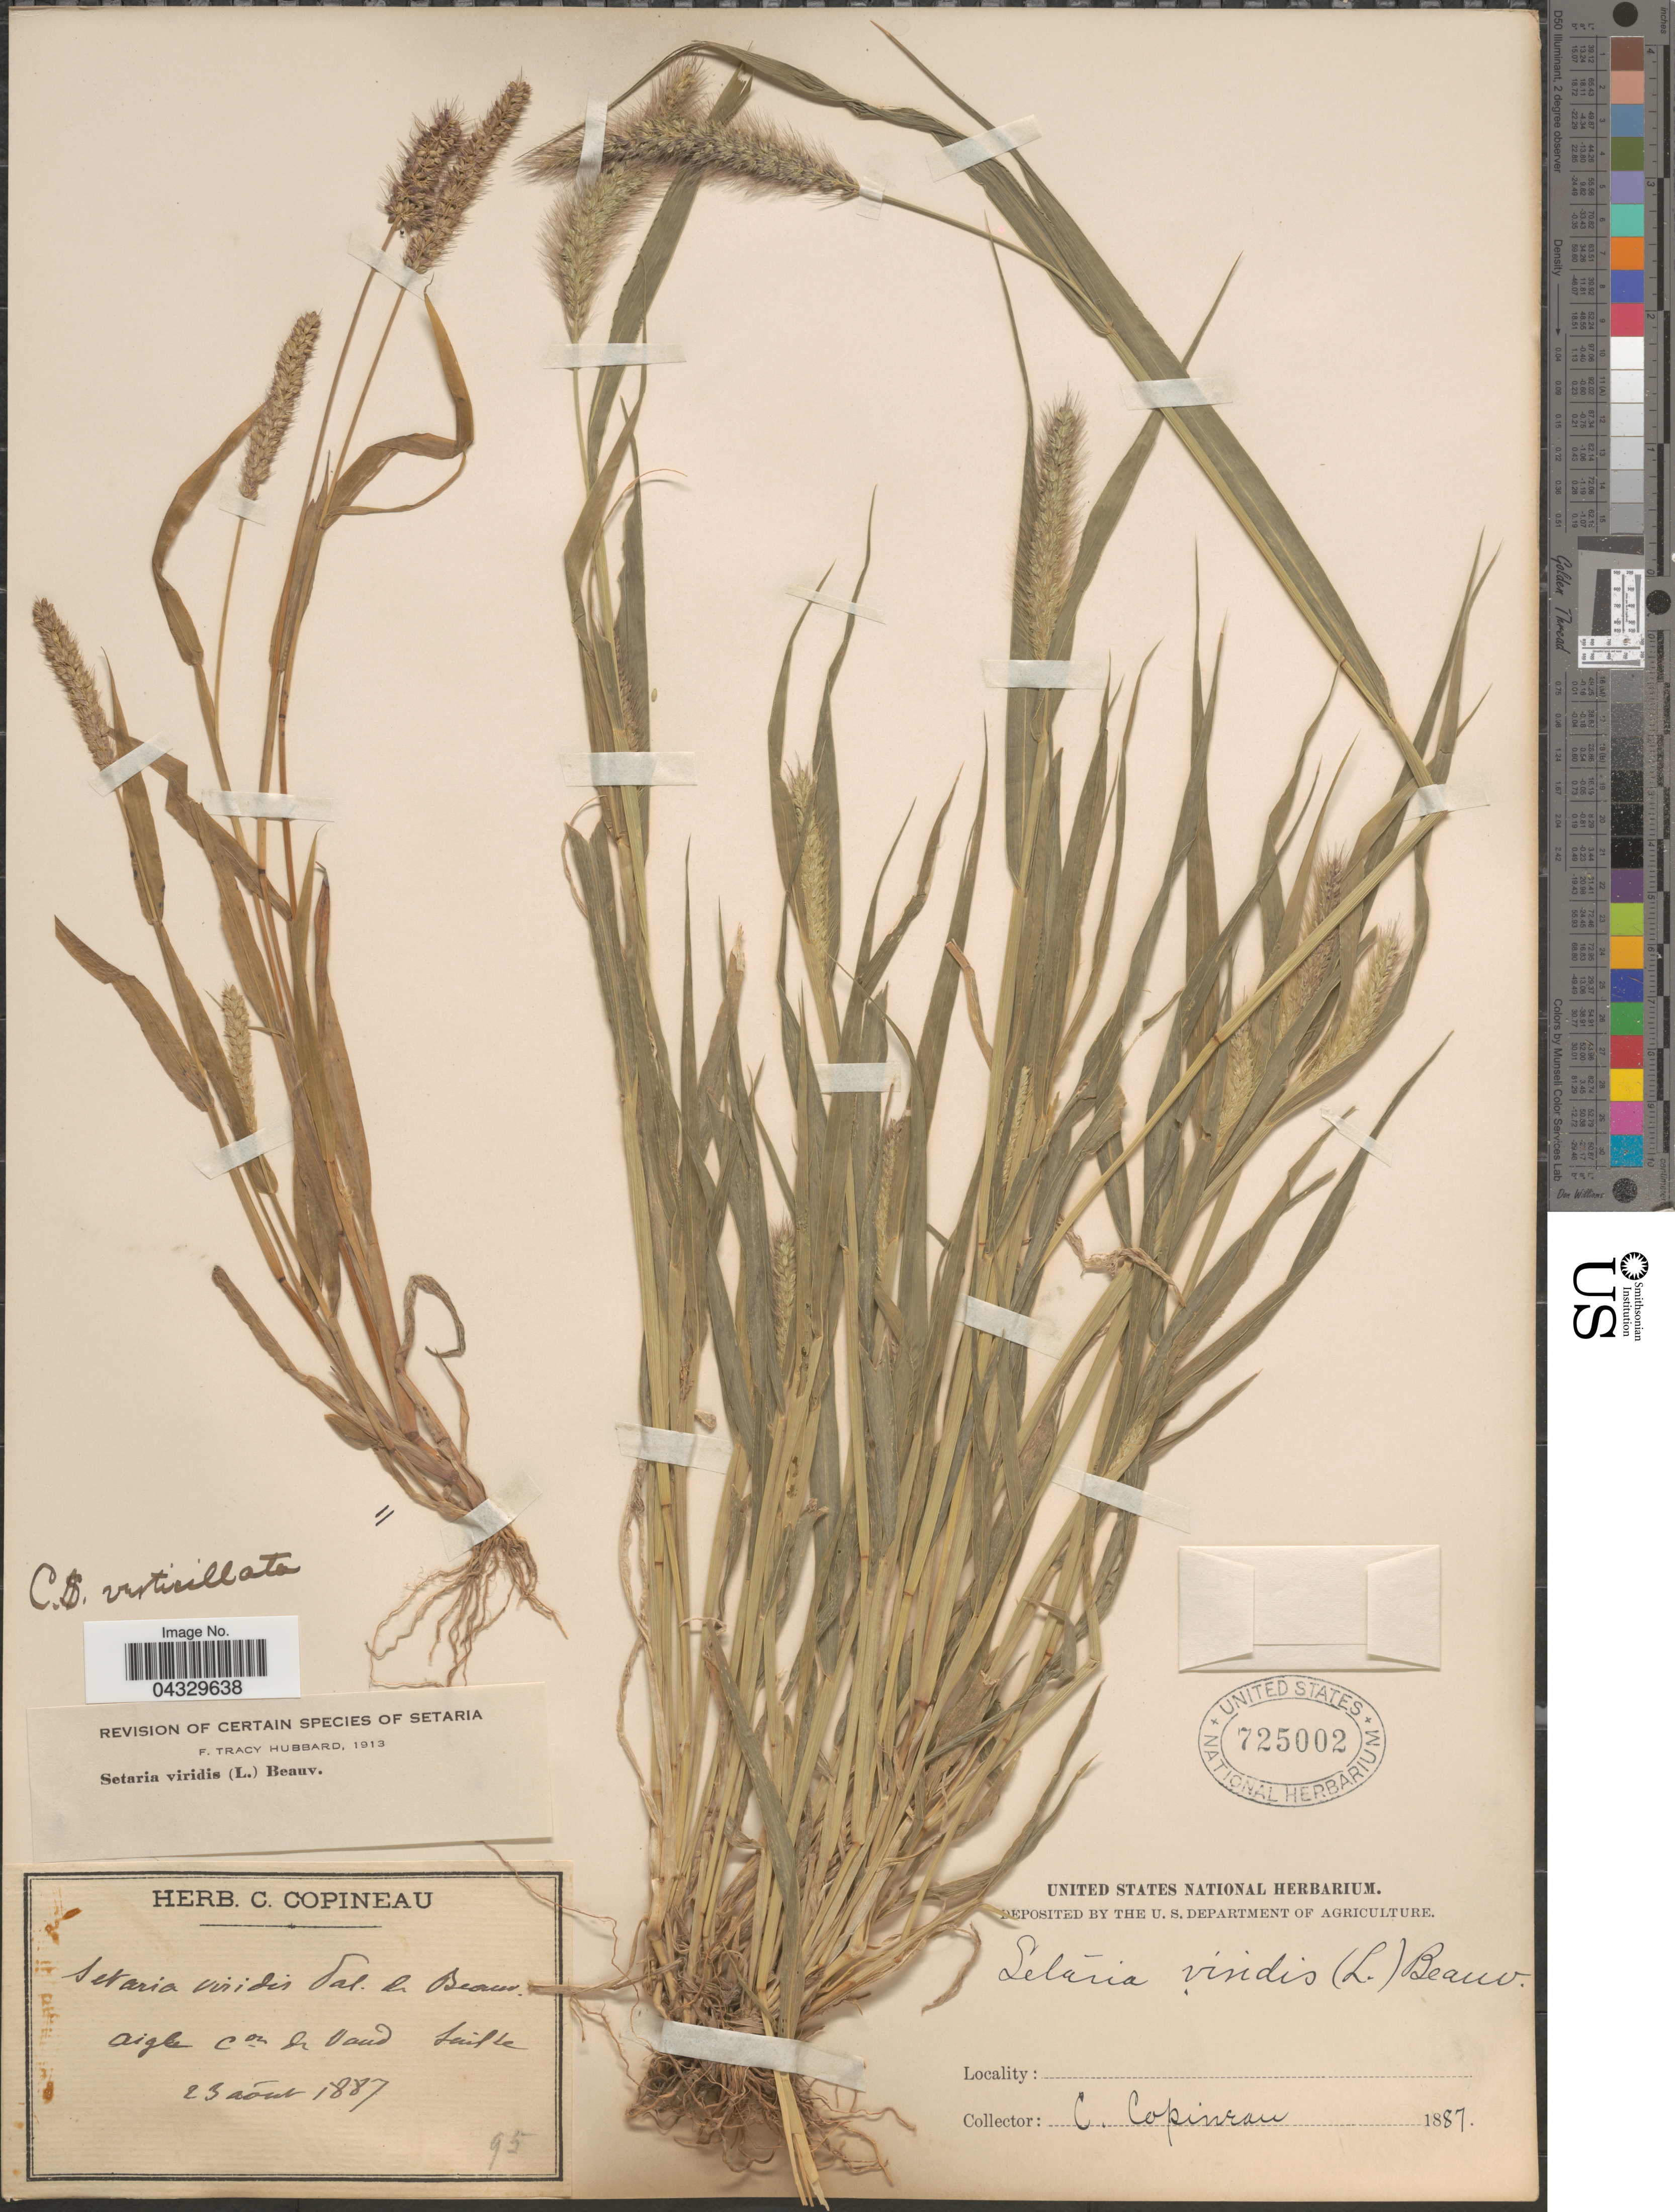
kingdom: Plantae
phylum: Tracheophyta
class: Liliopsida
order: Poales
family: Poaceae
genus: Setaria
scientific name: Setaria viridis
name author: (L.) P. Beauv.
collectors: C. Copineau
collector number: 95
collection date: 1887-08-23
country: Switzerland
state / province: Vaud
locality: Aigle con de Vaud. Suisse.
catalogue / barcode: US 725002